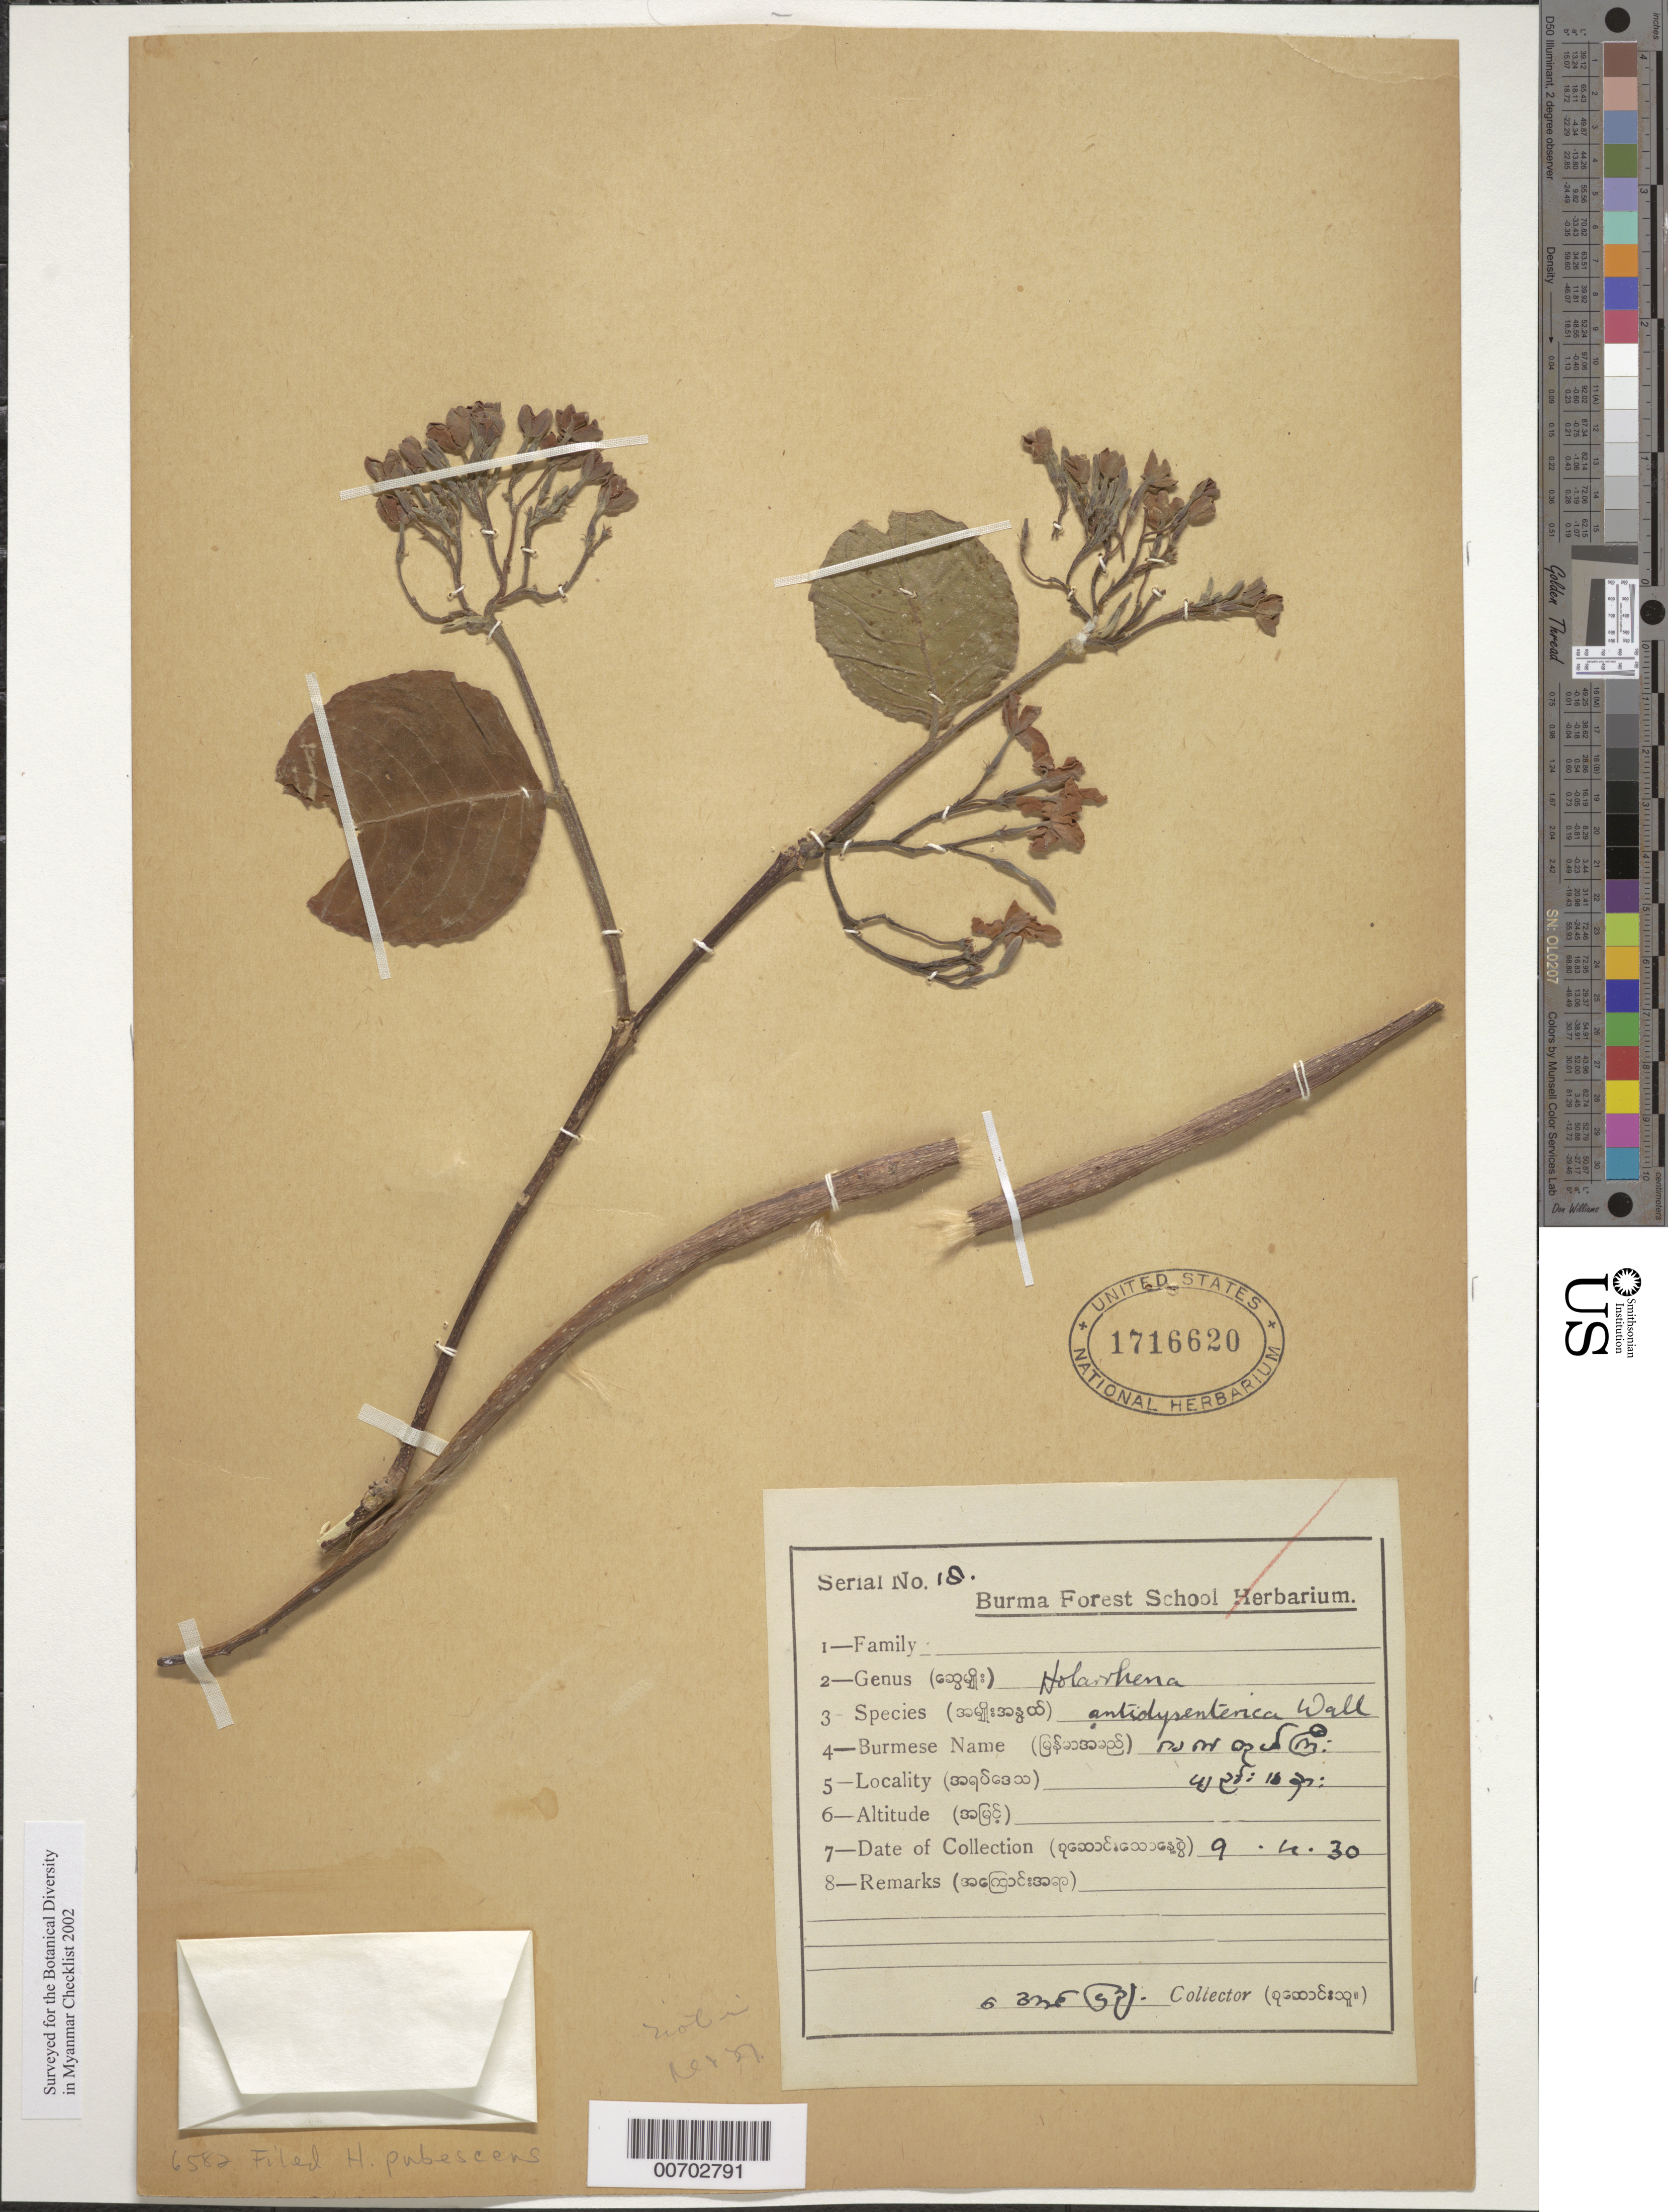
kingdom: Plantae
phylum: Tracheophyta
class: Magnoliopsida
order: Gentianales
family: Apocynaceae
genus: Holarrhena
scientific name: Holarrhena pubescens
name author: (Buch.-Ham.) Wall. ex G. Don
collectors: Burma Forest School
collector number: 18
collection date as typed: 09 Apr 1930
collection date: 1930-04-09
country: Myanmar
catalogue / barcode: US 1716620